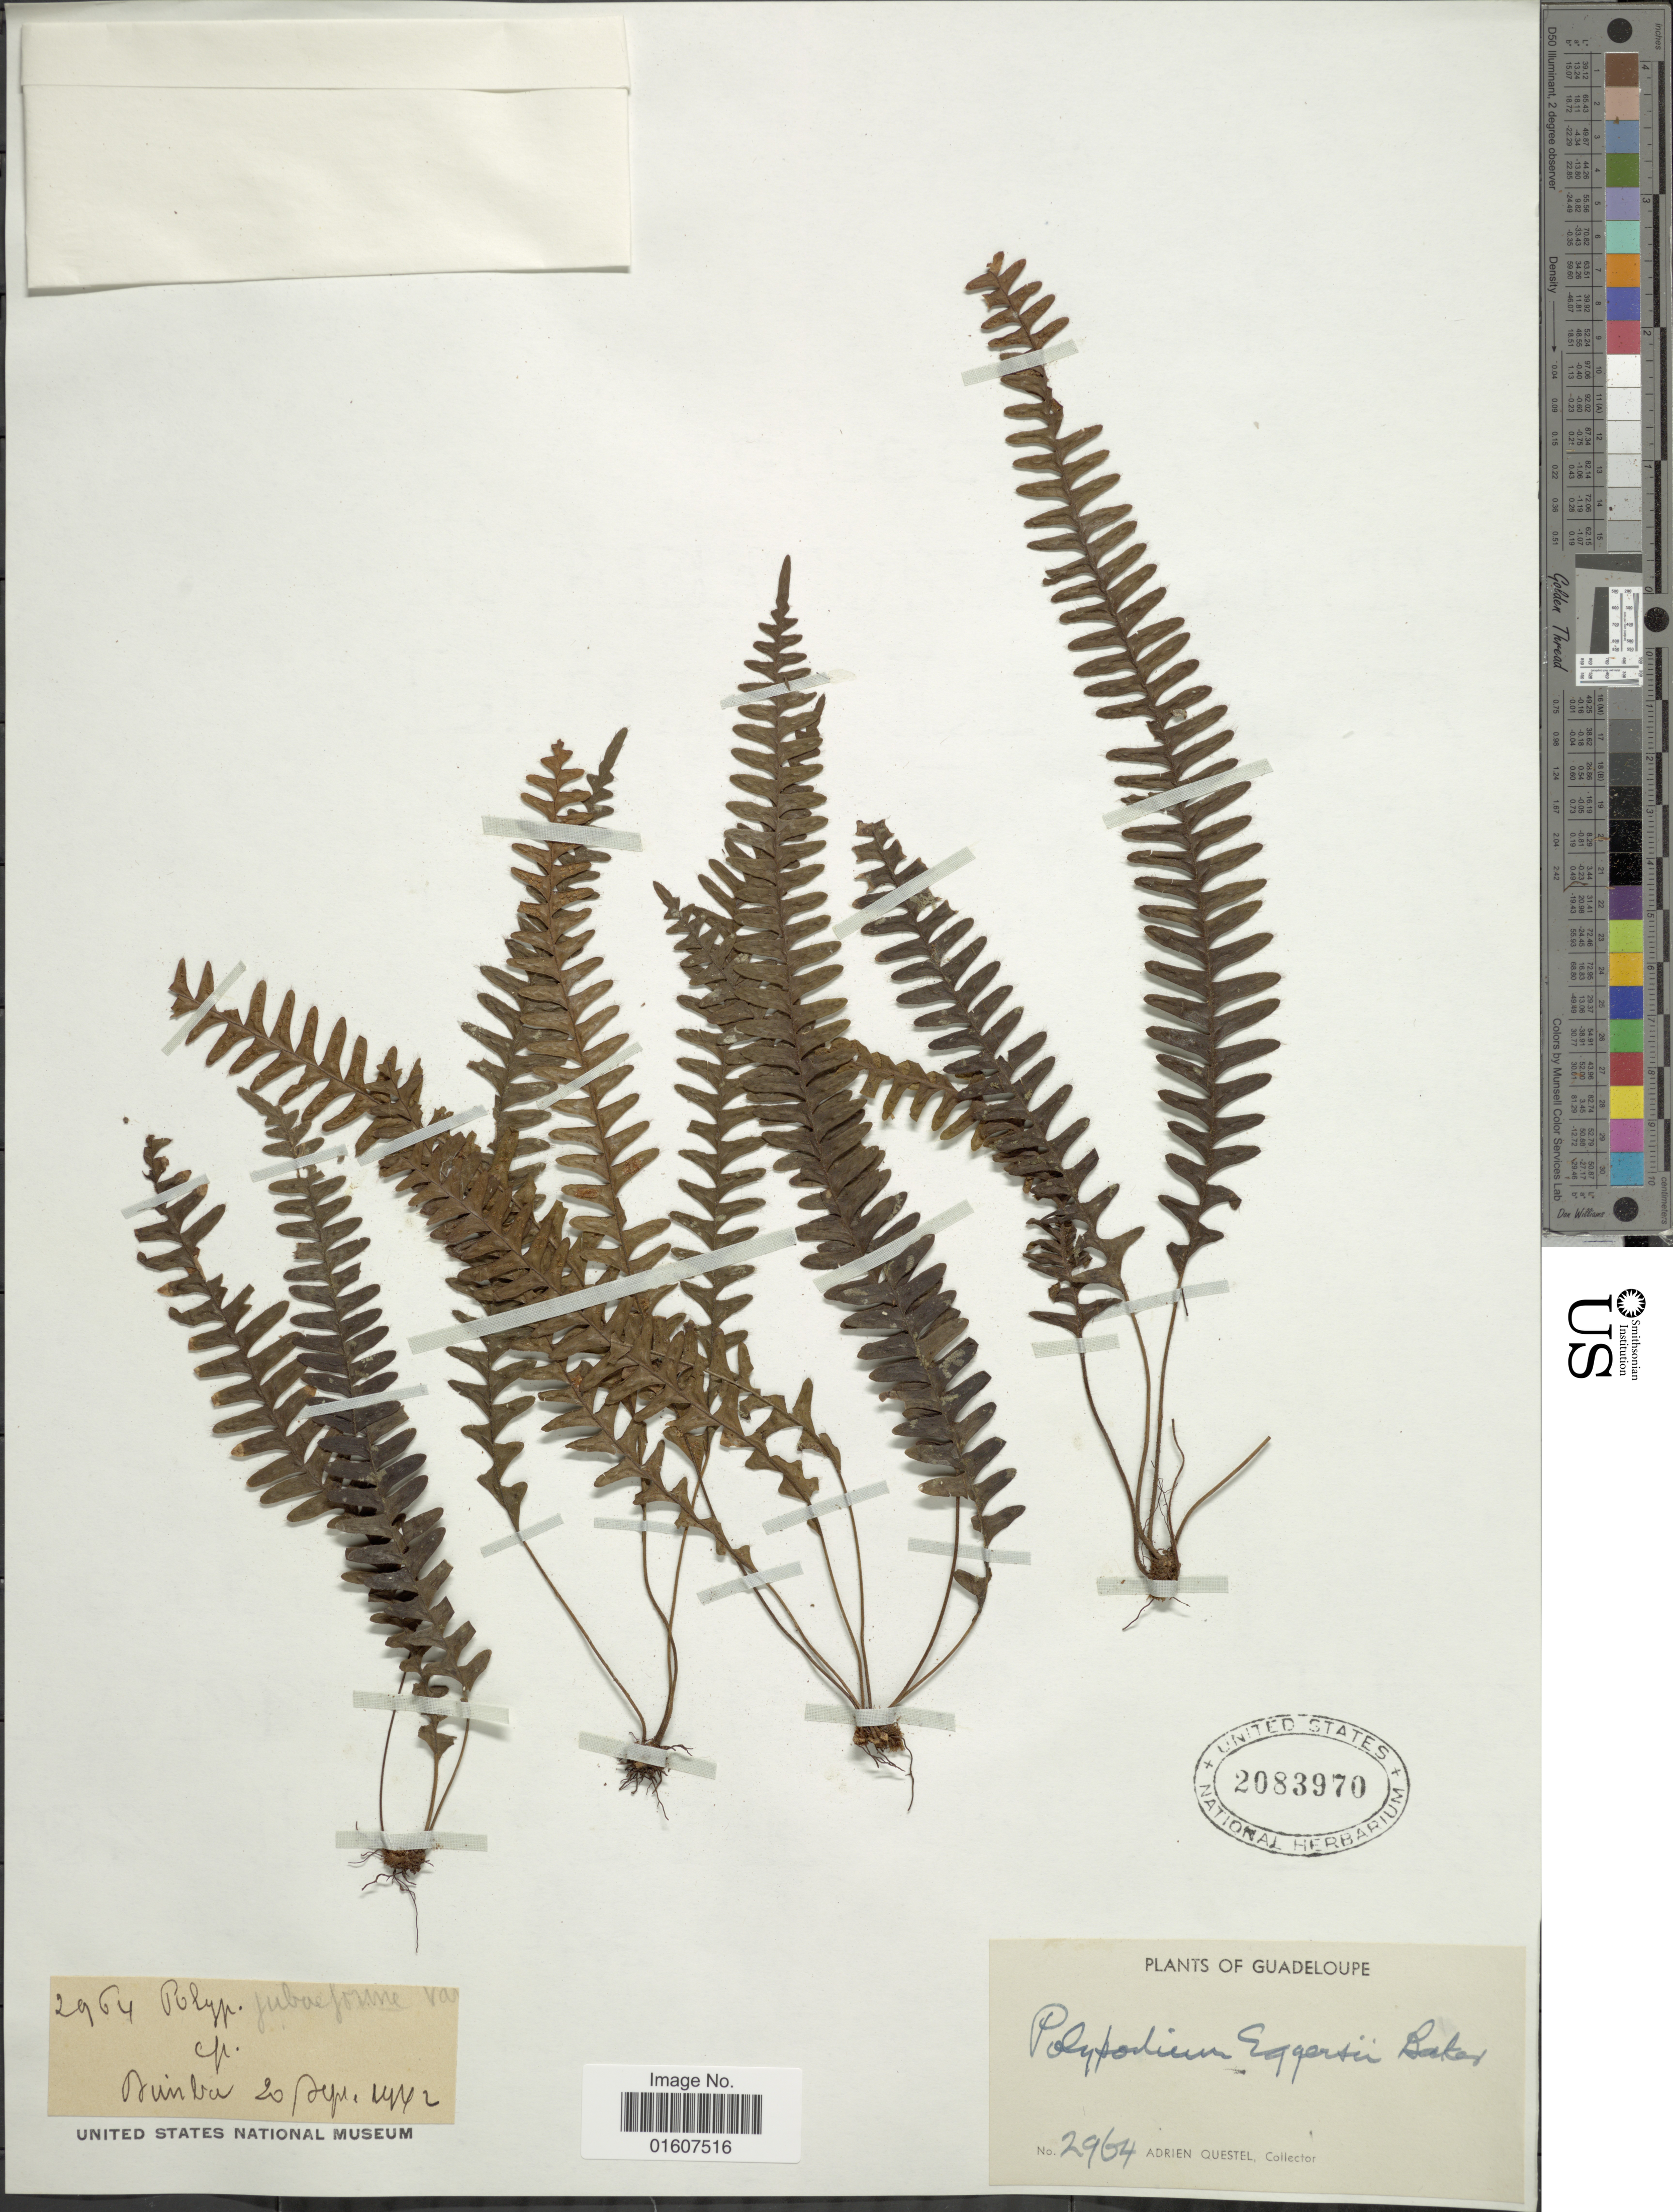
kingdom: Plantae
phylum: Tracheophyta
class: Polypodiopsida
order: Polypodiales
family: Polypodiaceae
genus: Terpsichore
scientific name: Terpsichore eggersii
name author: (Baker ex Hook.) A.R. Sm.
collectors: A. Quetsel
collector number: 2964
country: Guadeloupe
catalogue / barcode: US 2083970